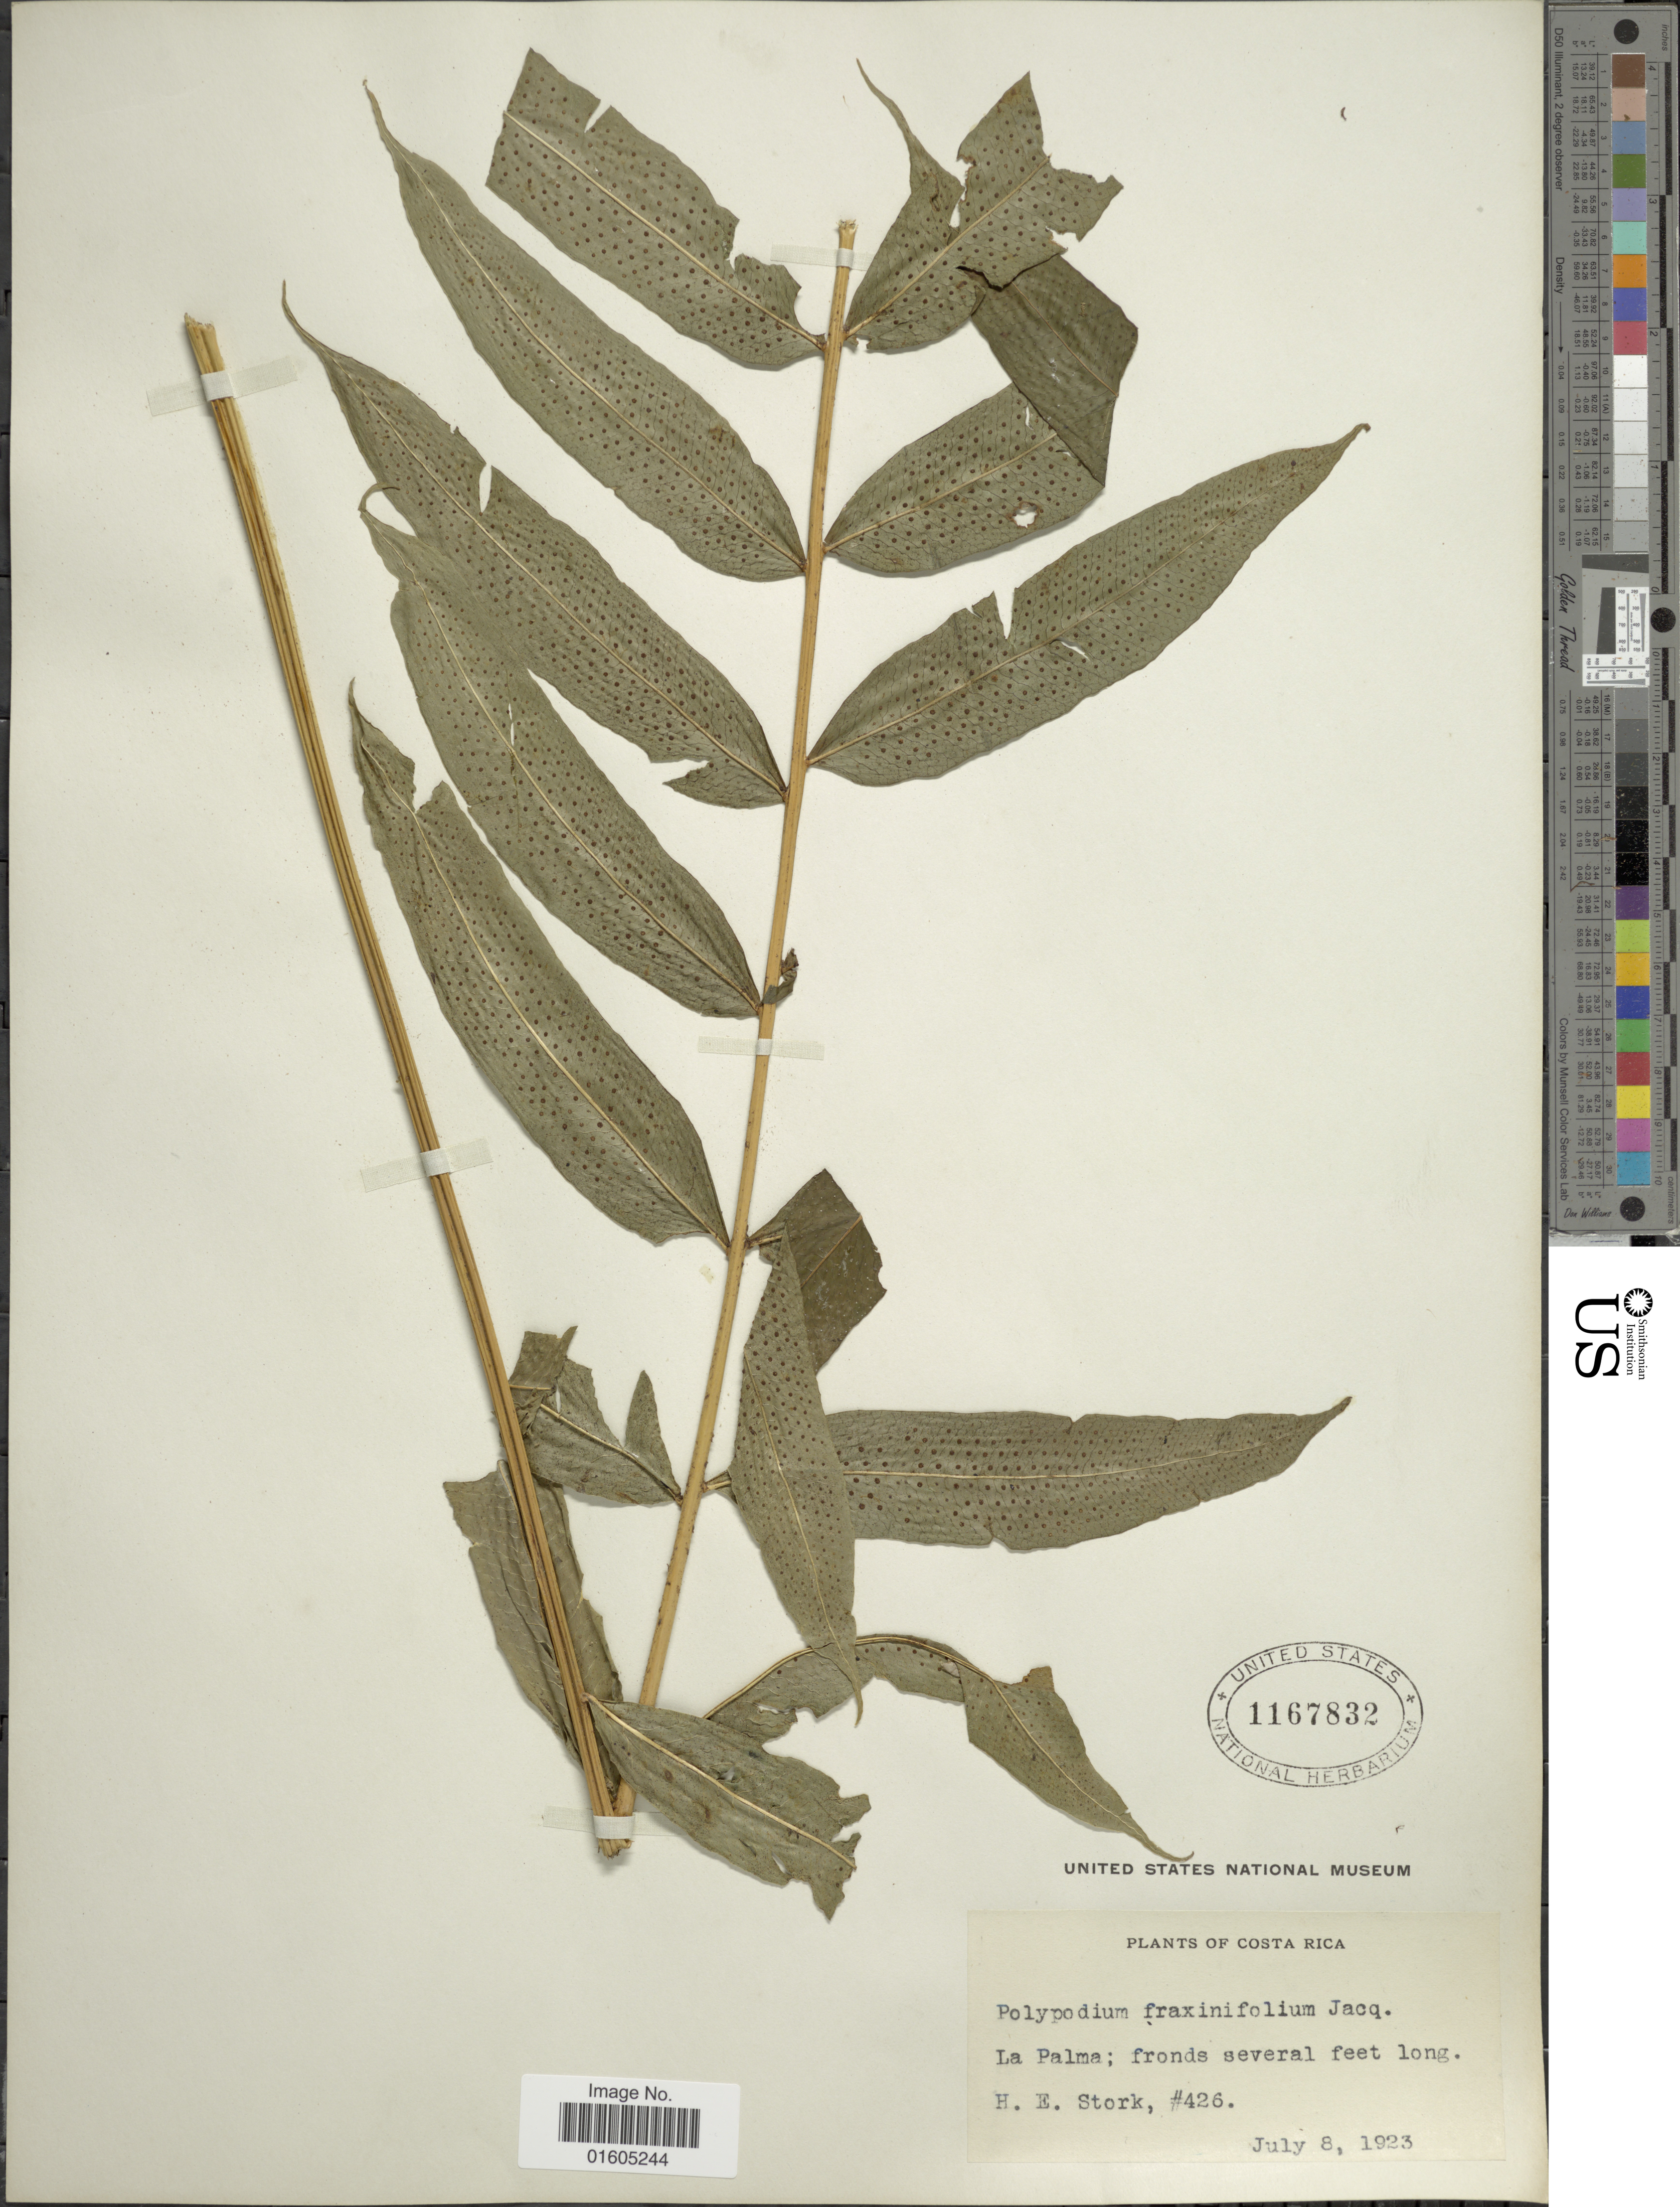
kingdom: Plantae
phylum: Tracheophyta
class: Polypodiopsida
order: Polypodiales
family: Polypodiaceae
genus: Serpocaulon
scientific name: Serpocaulon fraxinifolium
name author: (Jacq.) A.R. Sm.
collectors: H. E. Stork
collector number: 426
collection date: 1923-07-08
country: Costa Rica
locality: Costa Rica. La Palma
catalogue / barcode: US 1167832